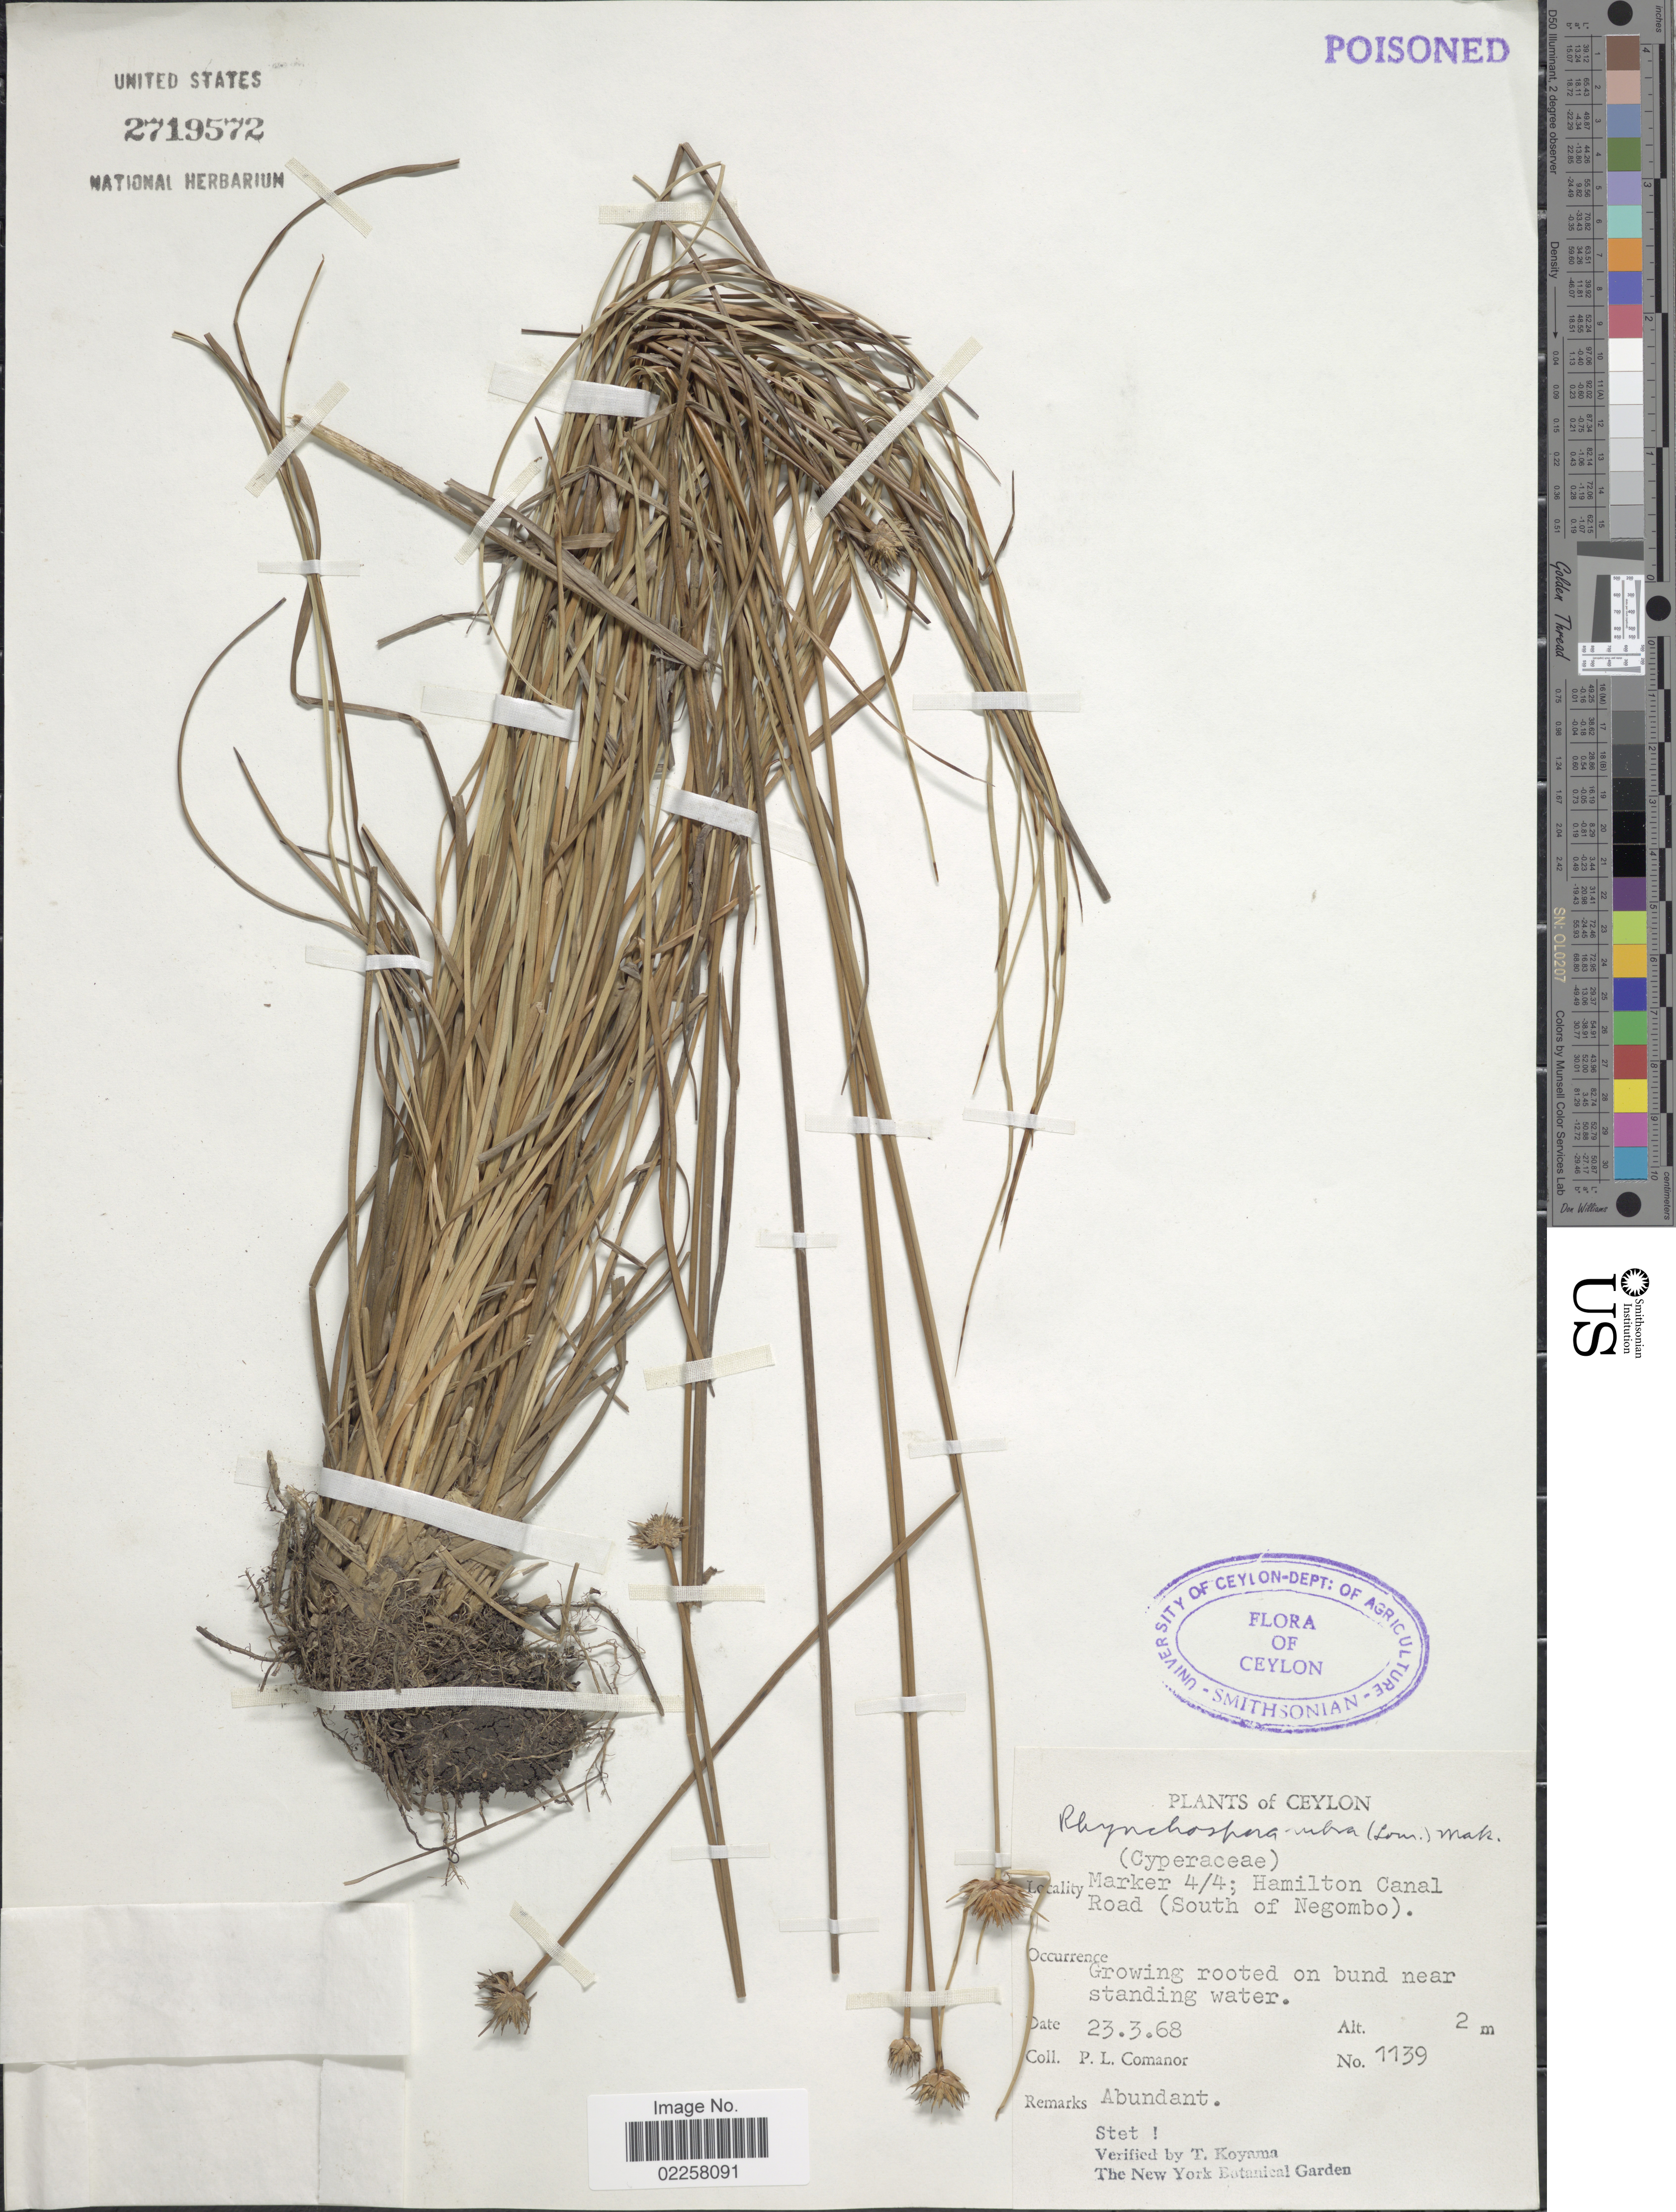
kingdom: Plantae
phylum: Tracheophyta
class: Liliopsida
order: Poales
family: Cyperaceae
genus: Rhynchospora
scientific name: Rhynchospora rubra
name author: (Lour.) Makino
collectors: P. Comanor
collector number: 1139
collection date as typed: Transcribed d/m/y: 23/3/68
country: Sri Lanka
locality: Ceylon. Marker 4/4; Hamilton Canal Road (South of Negombo)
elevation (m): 2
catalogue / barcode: US 2719572